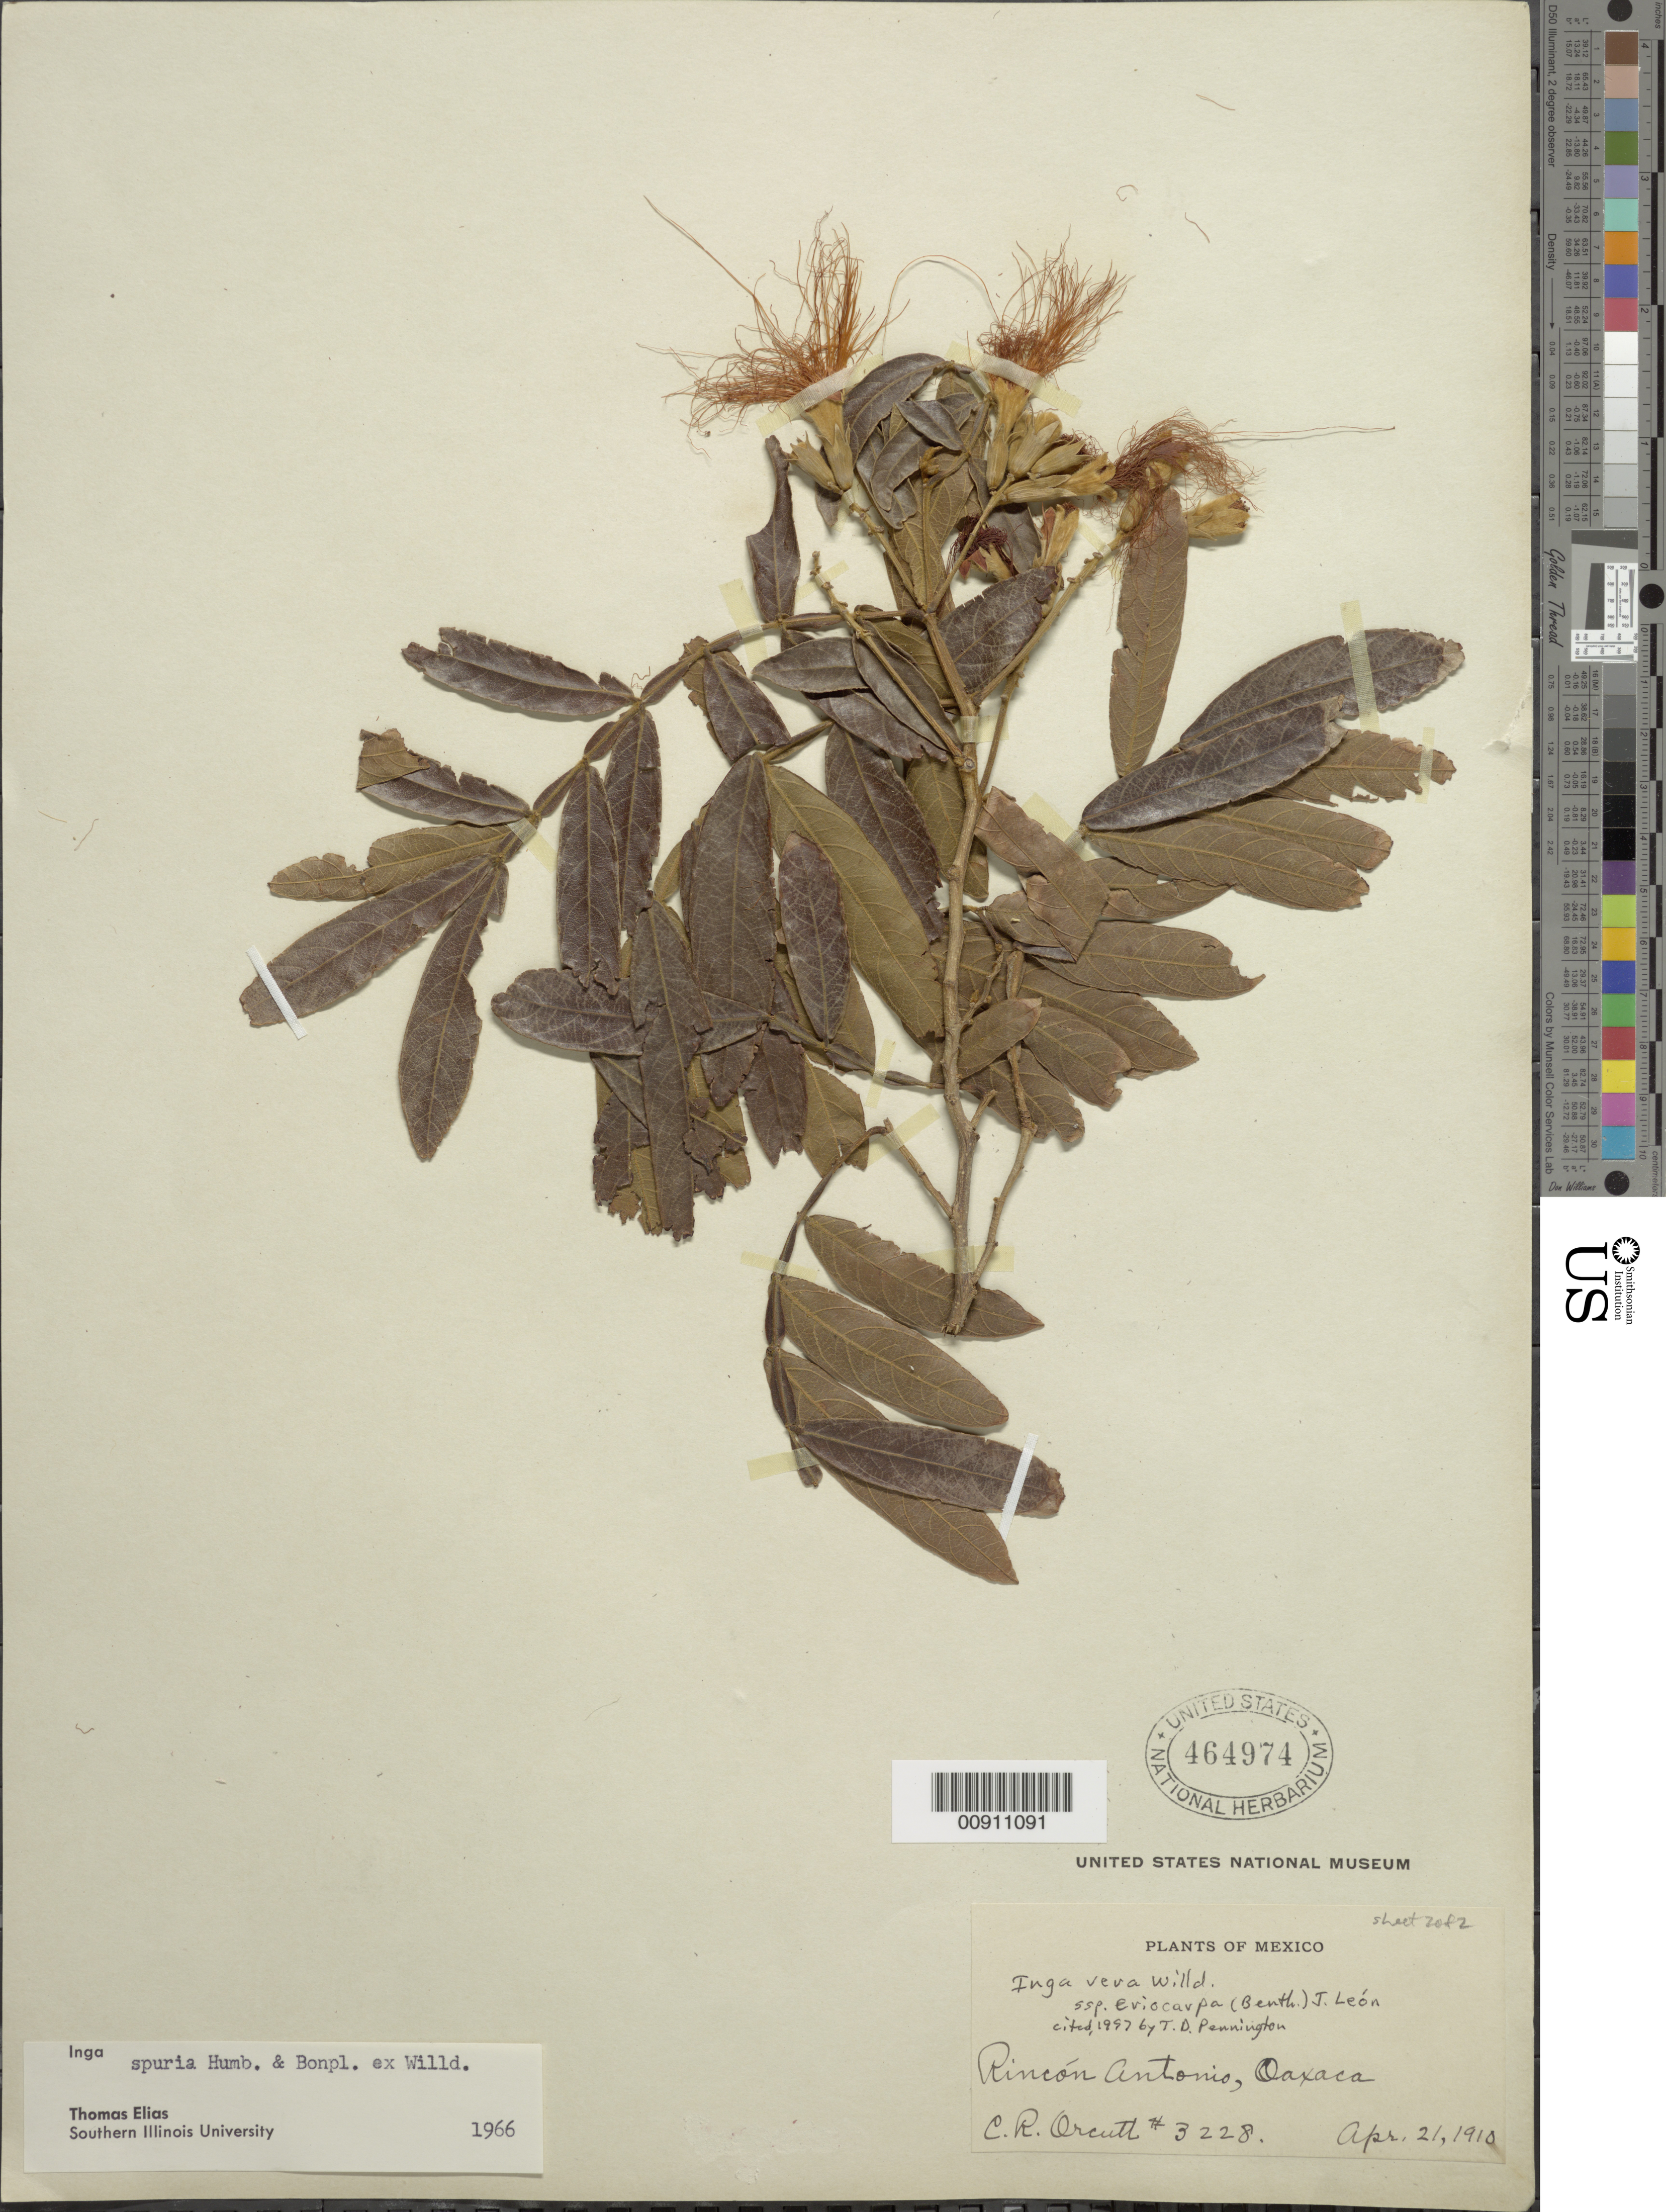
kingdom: Plantae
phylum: Tracheophyta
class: Magnoliopsida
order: Fabales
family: Fabaceae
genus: Inga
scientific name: Inga vera subsp. eriocarpa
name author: (Benth.) J. León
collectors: C. R. Orcutt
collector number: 3228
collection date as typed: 21 Apr 1910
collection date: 1910-04-21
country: Mexico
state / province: Oaxaca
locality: Rincón Antonio, Oaxaca.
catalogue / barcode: US 464974